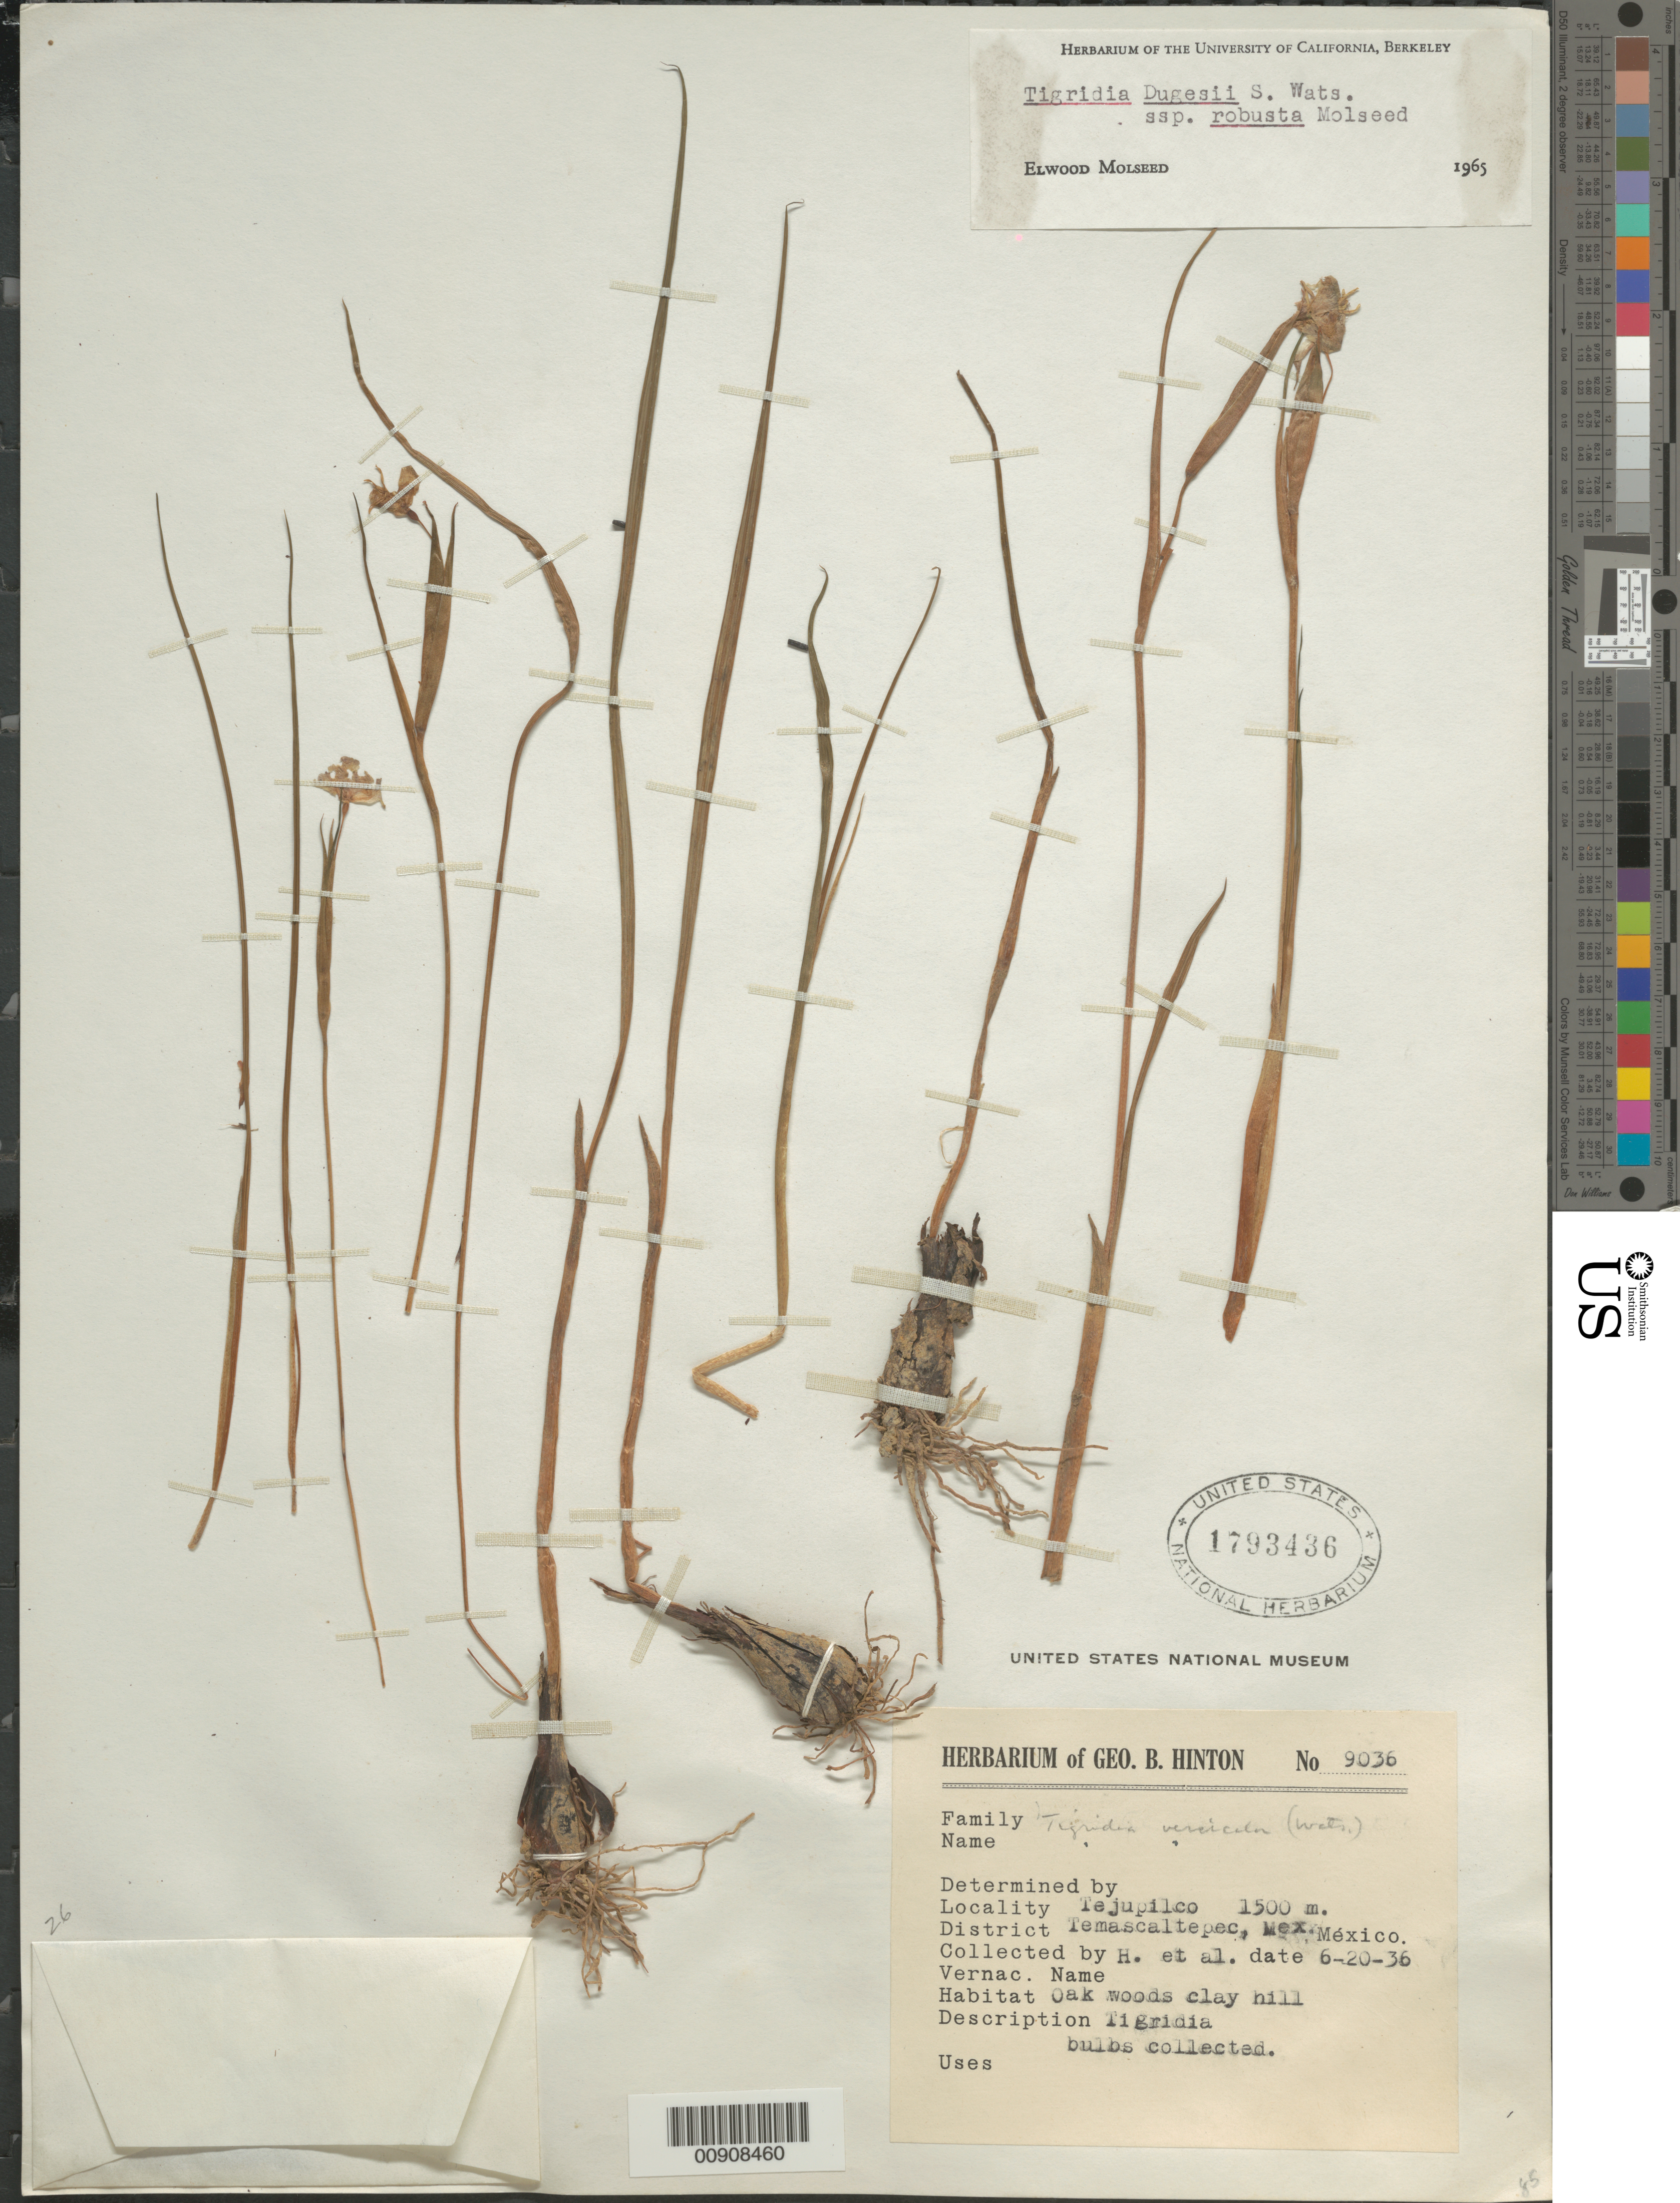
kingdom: Plantae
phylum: Tracheophyta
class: Liliopsida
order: Asparagales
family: Iridaceae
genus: Tigridia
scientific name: Tigridia dugesii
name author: S. Watson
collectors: G. B. Hinton & et al.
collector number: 9036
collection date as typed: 20 Jun 1936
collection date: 1936-06-20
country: Mexico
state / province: México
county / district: Temascaltepec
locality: Tejupilco, District Temascaltepec, State of México.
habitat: Oak woods clay hill.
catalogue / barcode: US 1793436